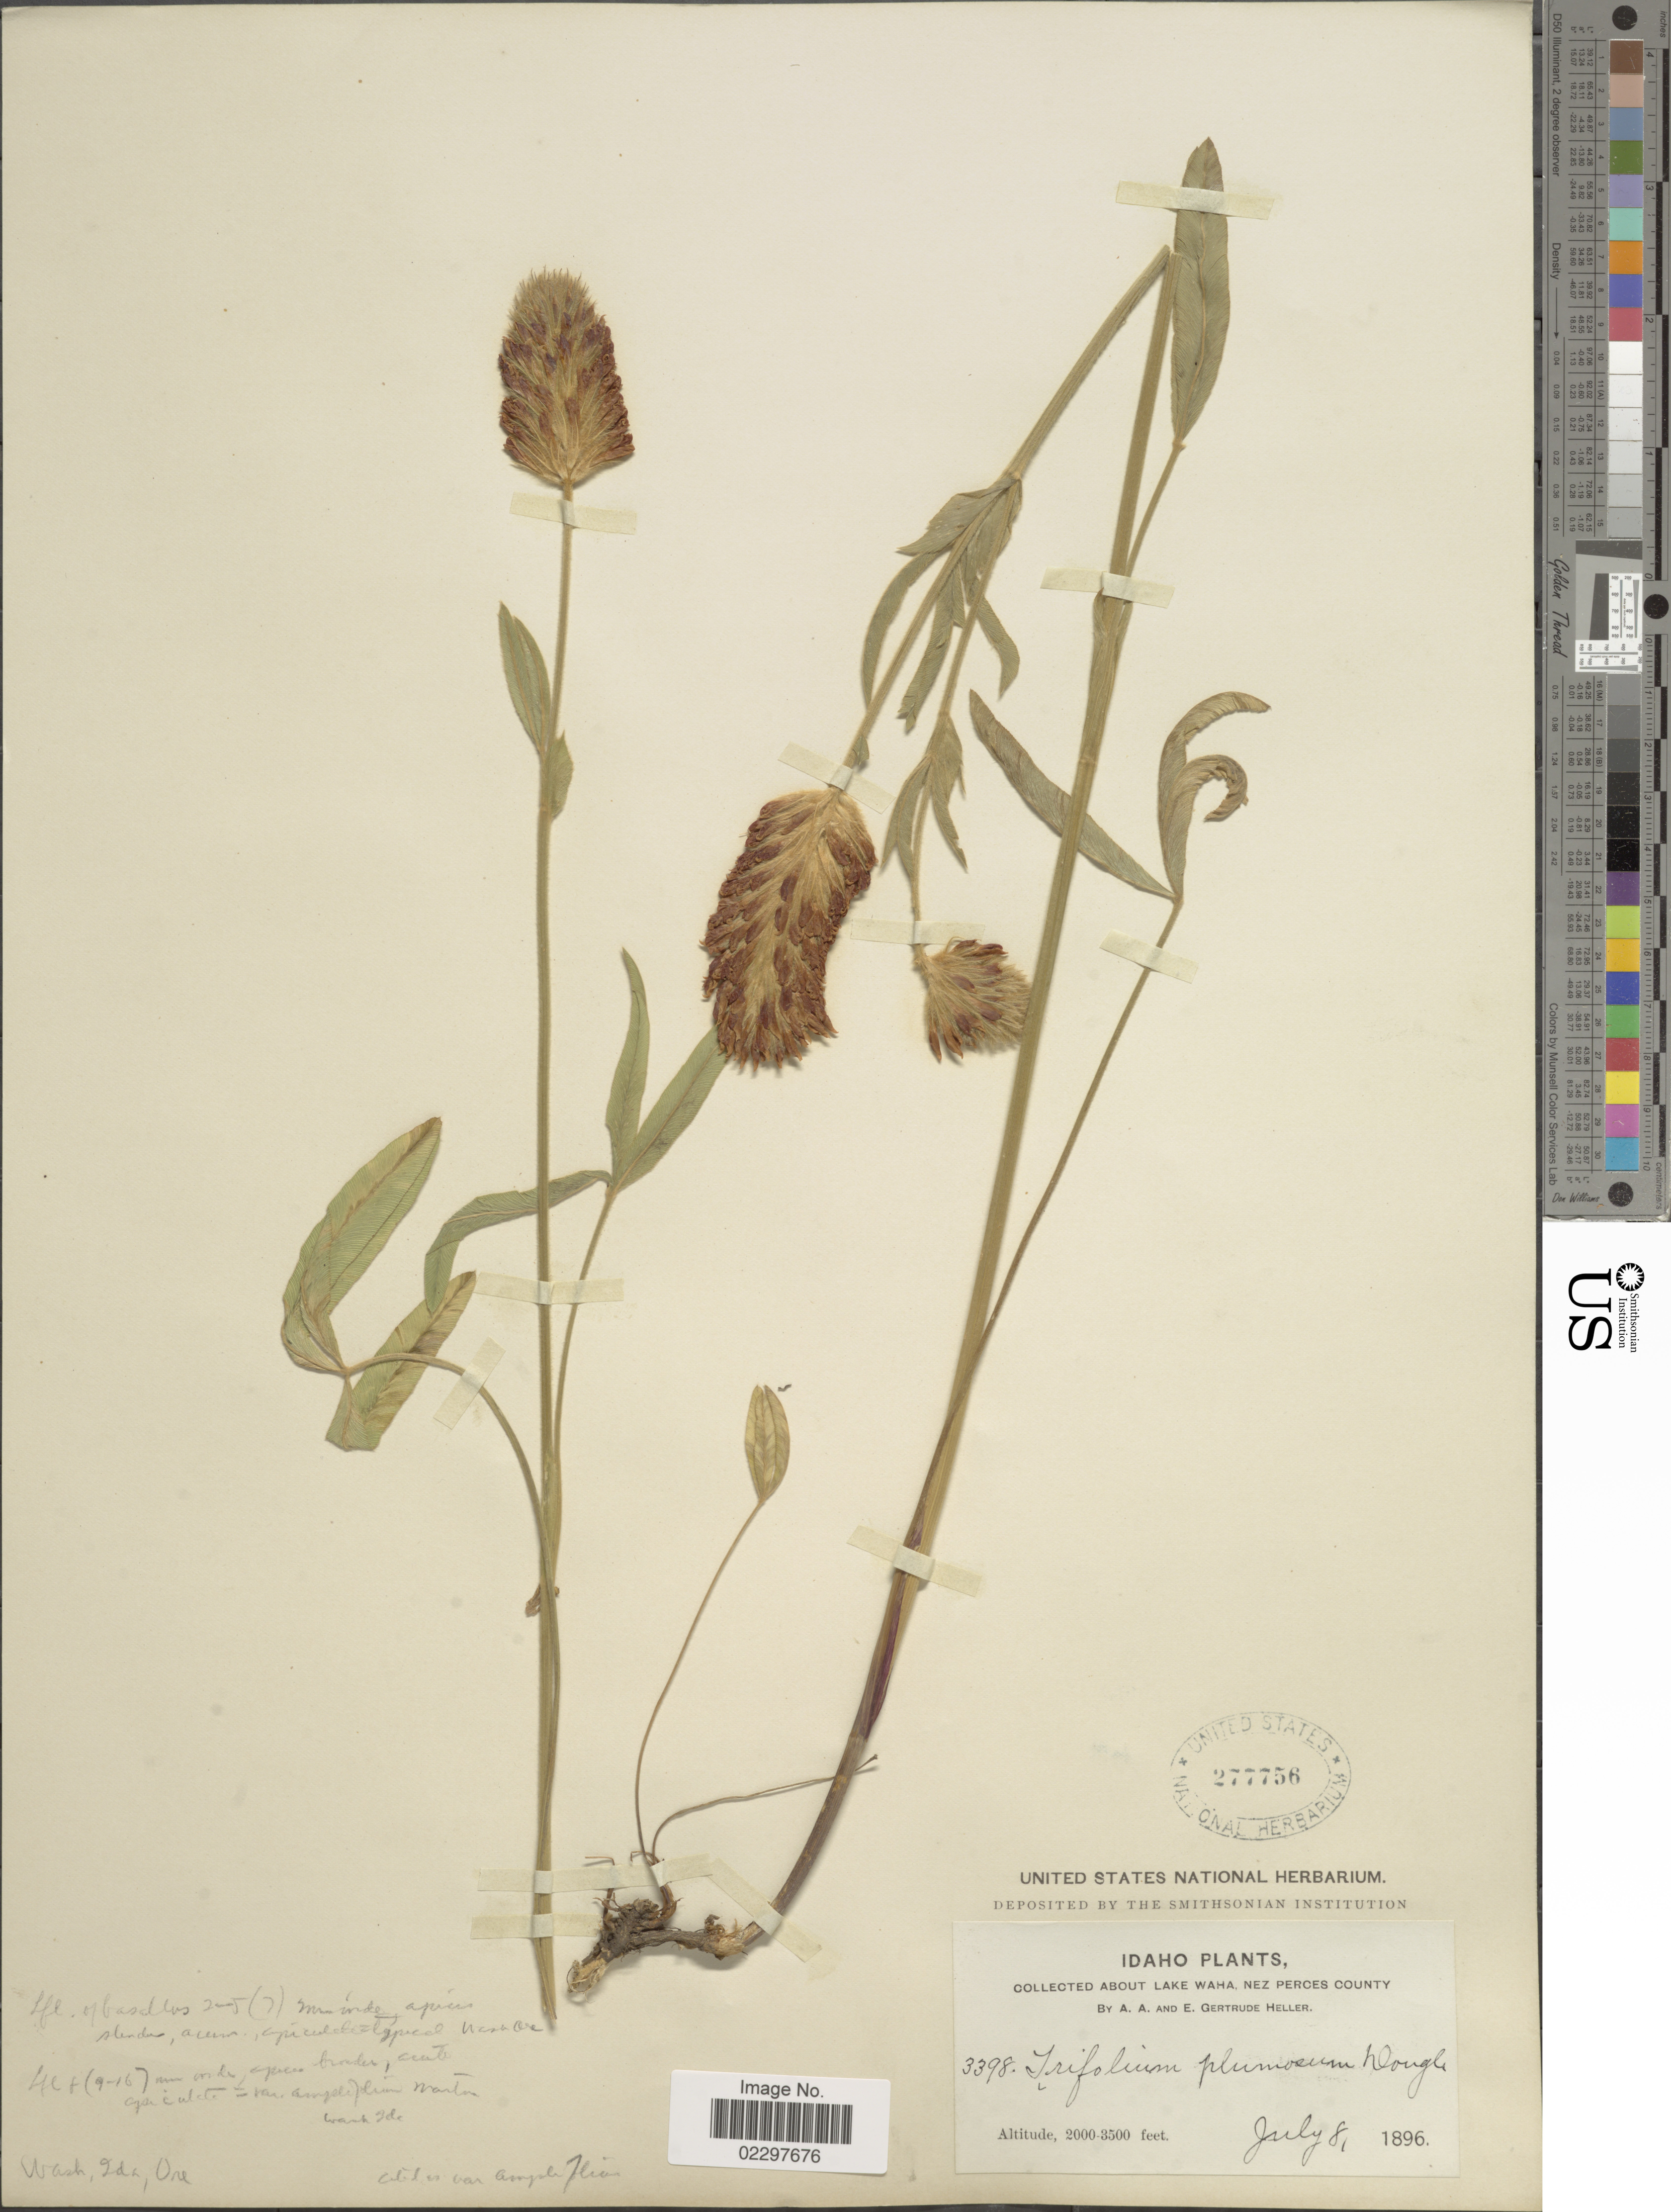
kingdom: Plantae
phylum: Tracheophyta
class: Magnoliopsida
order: Fabales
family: Fabaceae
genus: Trifolium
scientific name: Trifolium plumosum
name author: Hook.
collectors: A. A. Heller & E. G. Heller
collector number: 3398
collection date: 1896-07-08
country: United States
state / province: Idaho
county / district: Nez Perce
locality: About Lake Waha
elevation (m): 61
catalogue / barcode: US 277756